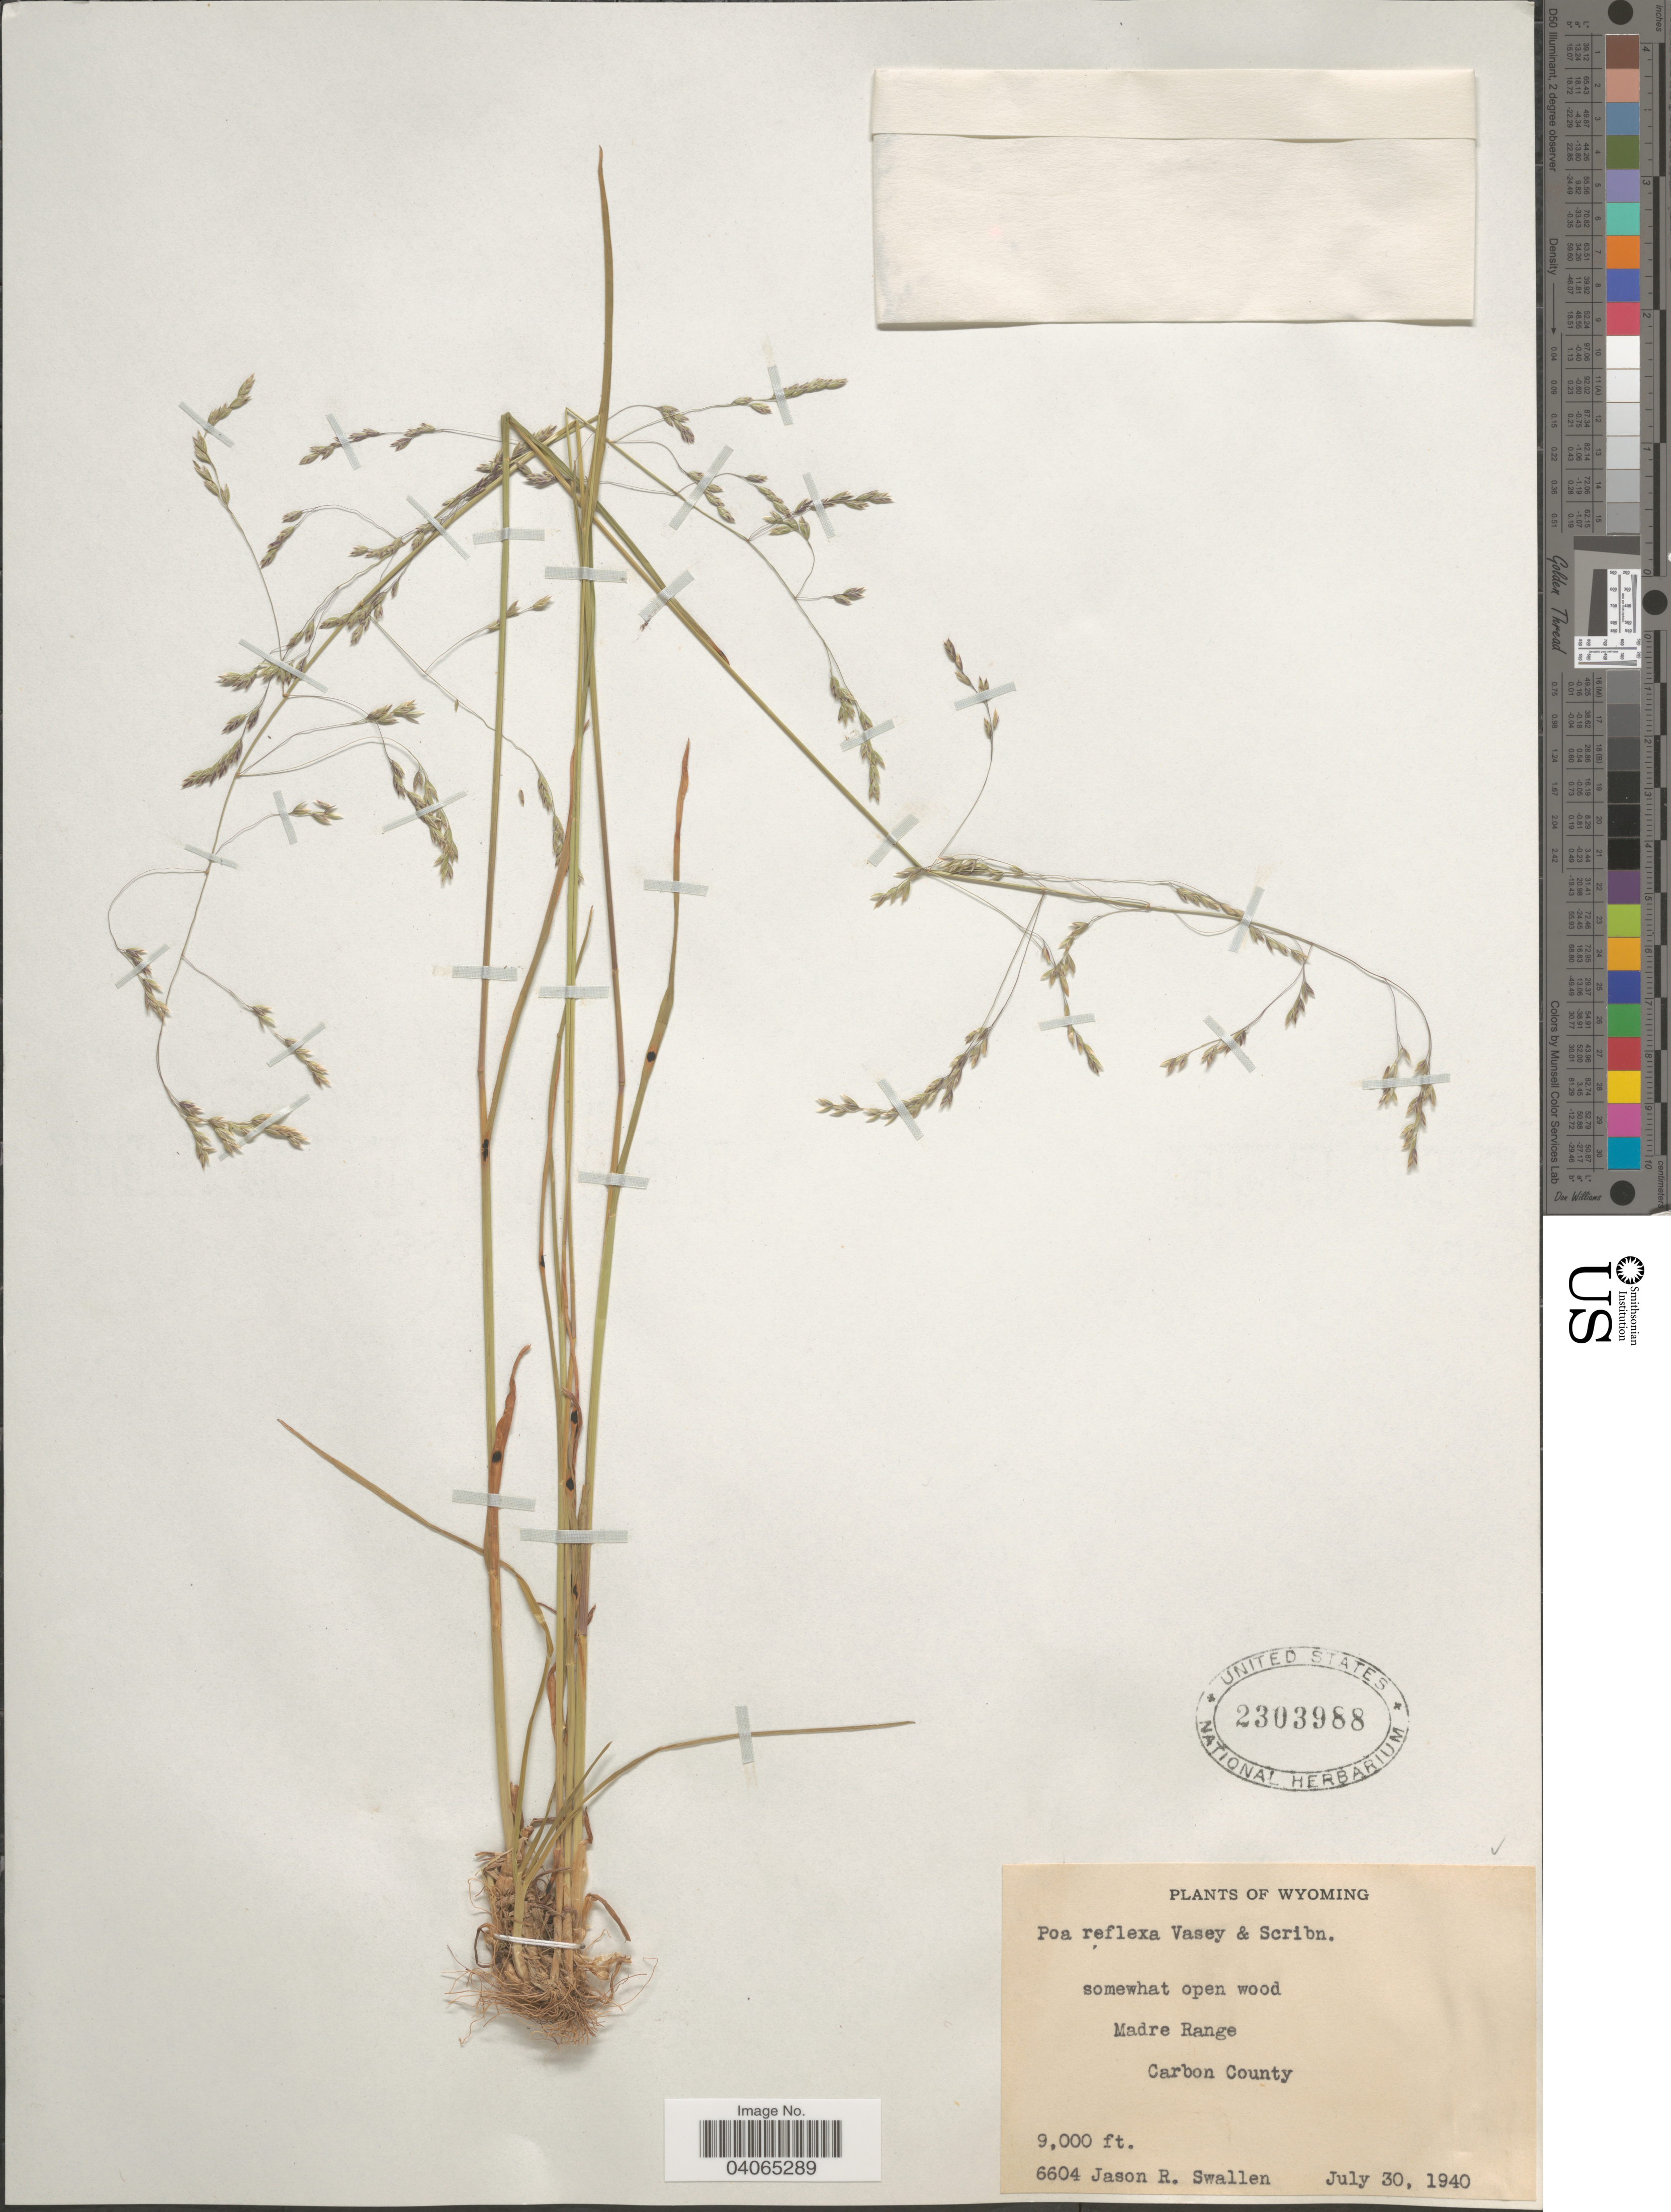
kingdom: Plantae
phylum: Tracheophyta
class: Liliopsida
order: Poales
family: Poaceae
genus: Poa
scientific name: Poa reflexa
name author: Vasey & Scribn.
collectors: J. R. Swallen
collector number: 6604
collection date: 1940-07-30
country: United States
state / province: Wyoming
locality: Somewhat open wood. Madre Range. Carbon County.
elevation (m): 2743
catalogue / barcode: US 2303988